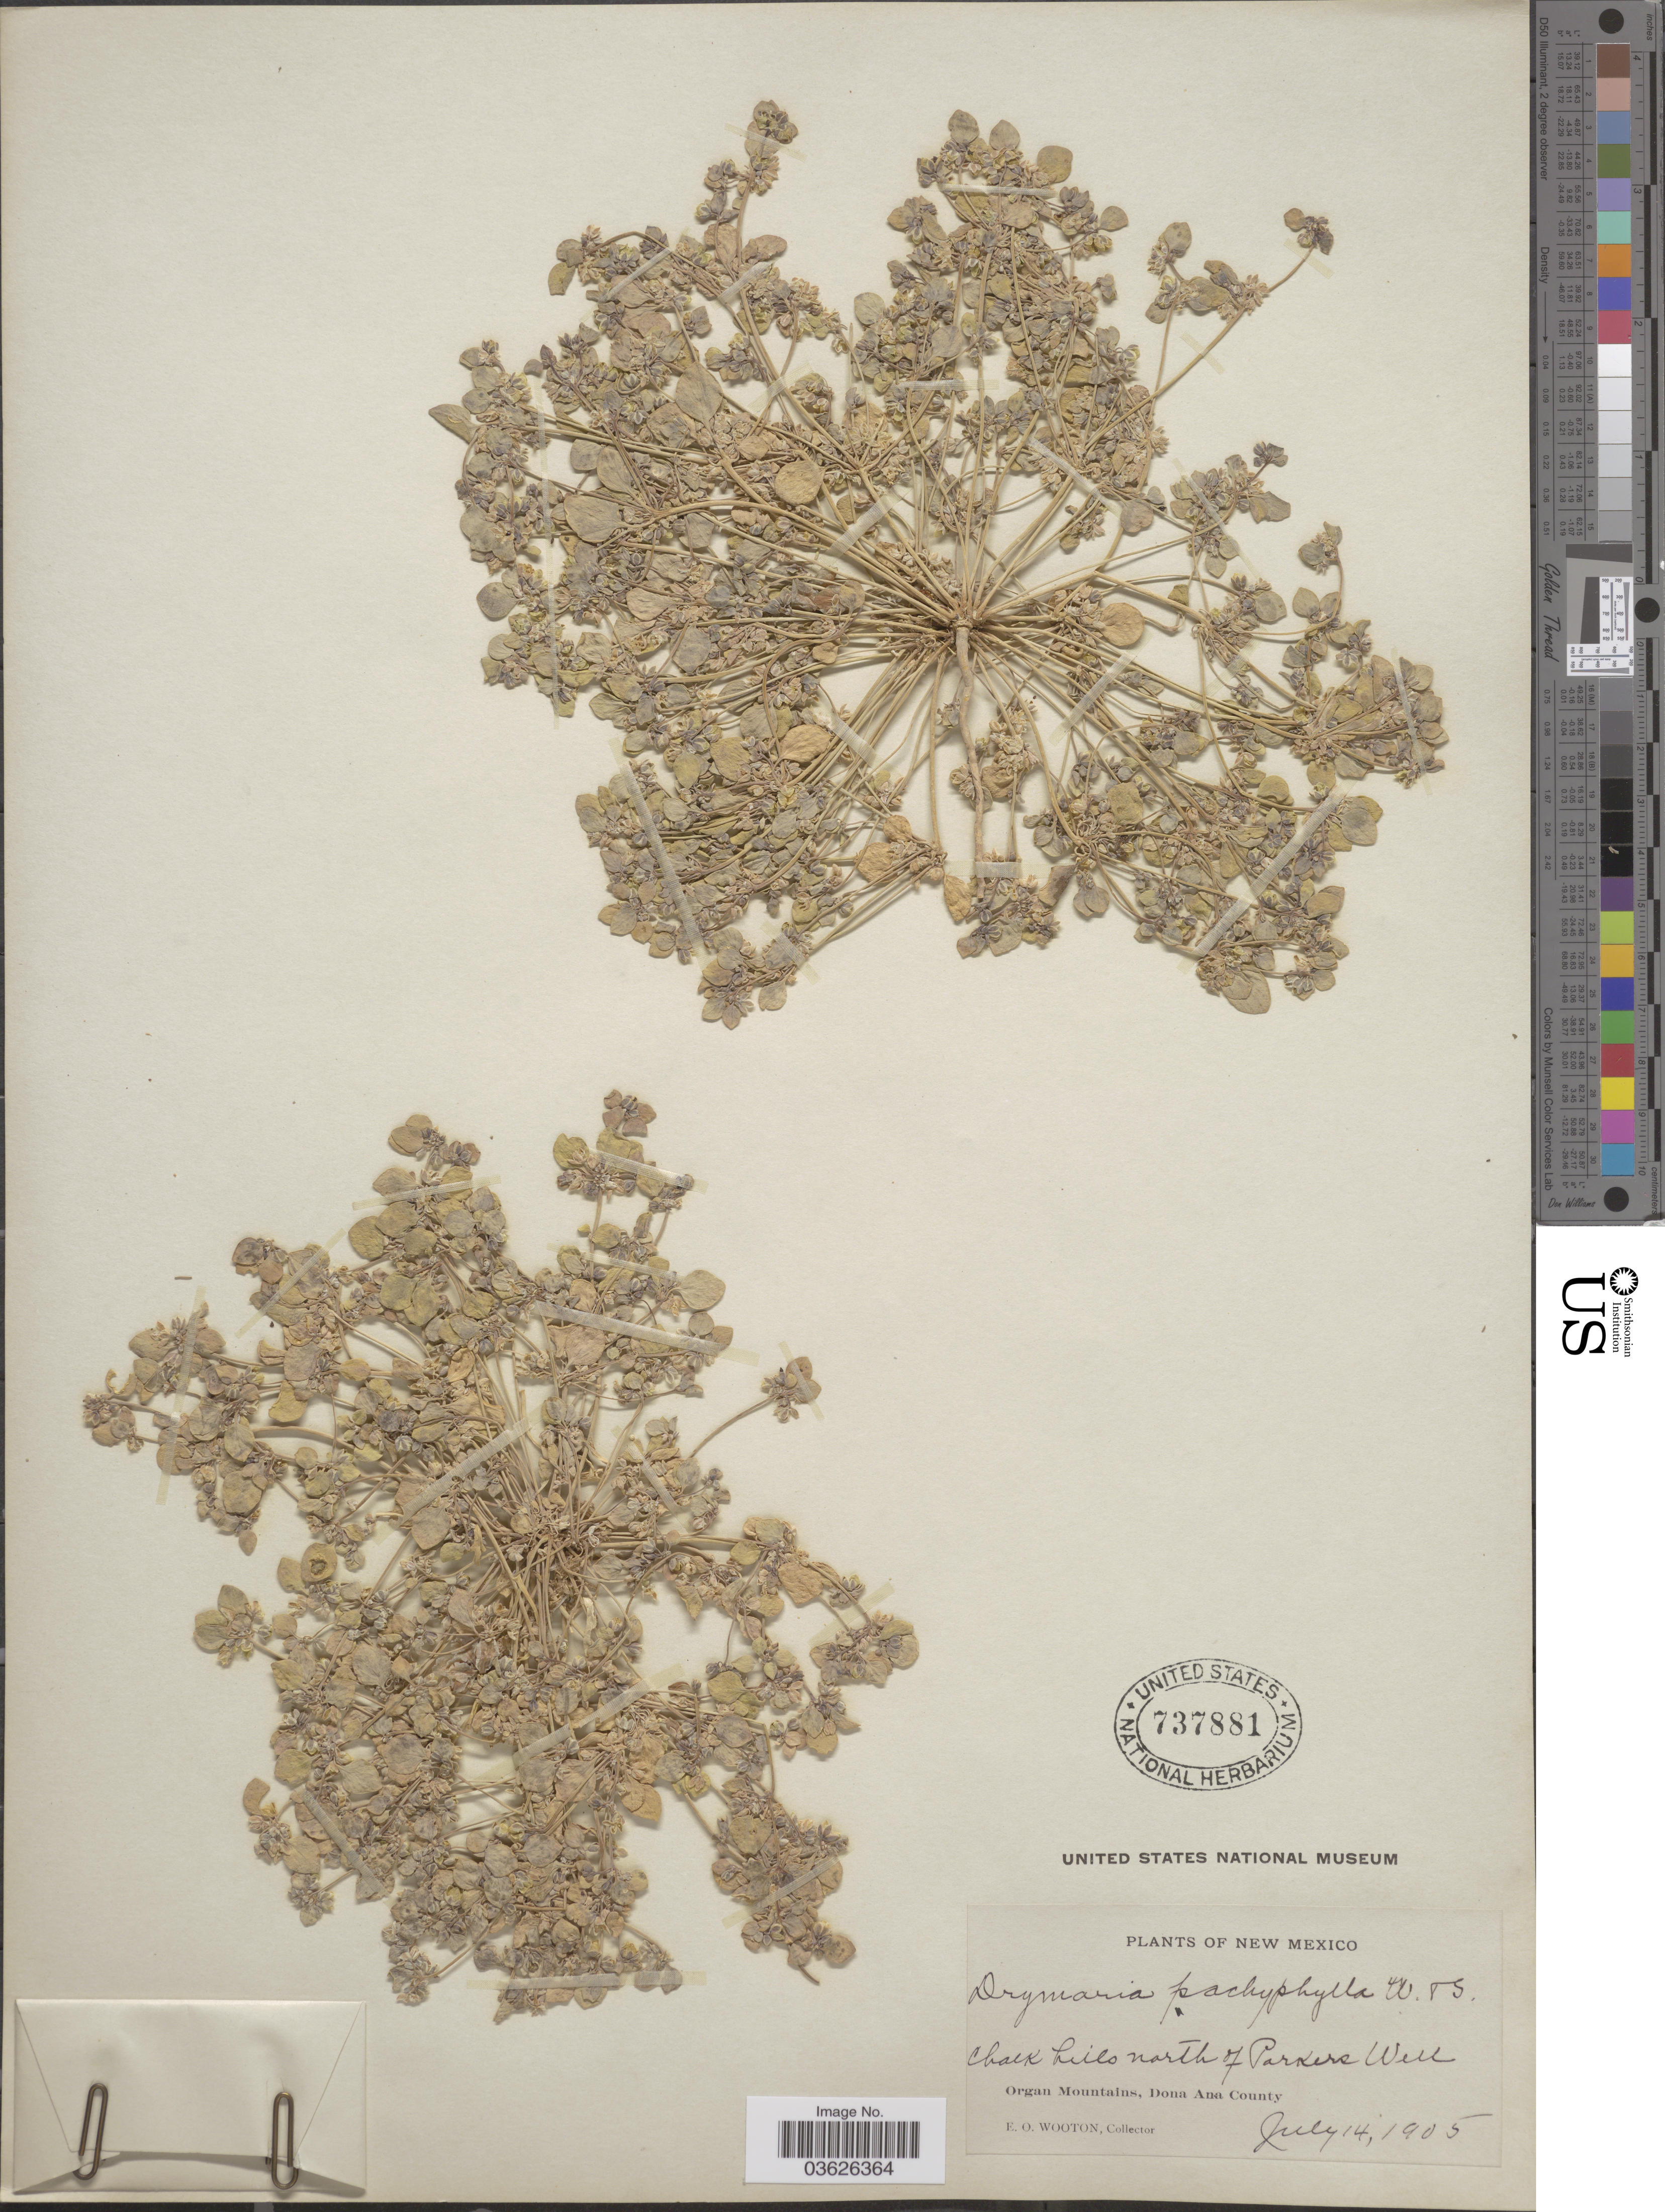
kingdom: Plantae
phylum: Tracheophyta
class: Magnoliopsida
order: Caryophyllales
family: Caryophyllaceae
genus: Drymaria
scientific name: Drymaria pachyphylla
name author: Wooton & Standl.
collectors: E. O. Wooton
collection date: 1905-07-14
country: United States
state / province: New Mexico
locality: Chalk hills north of Parkers Well. Organ Mountains, Dona Ana County.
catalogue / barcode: US 737881